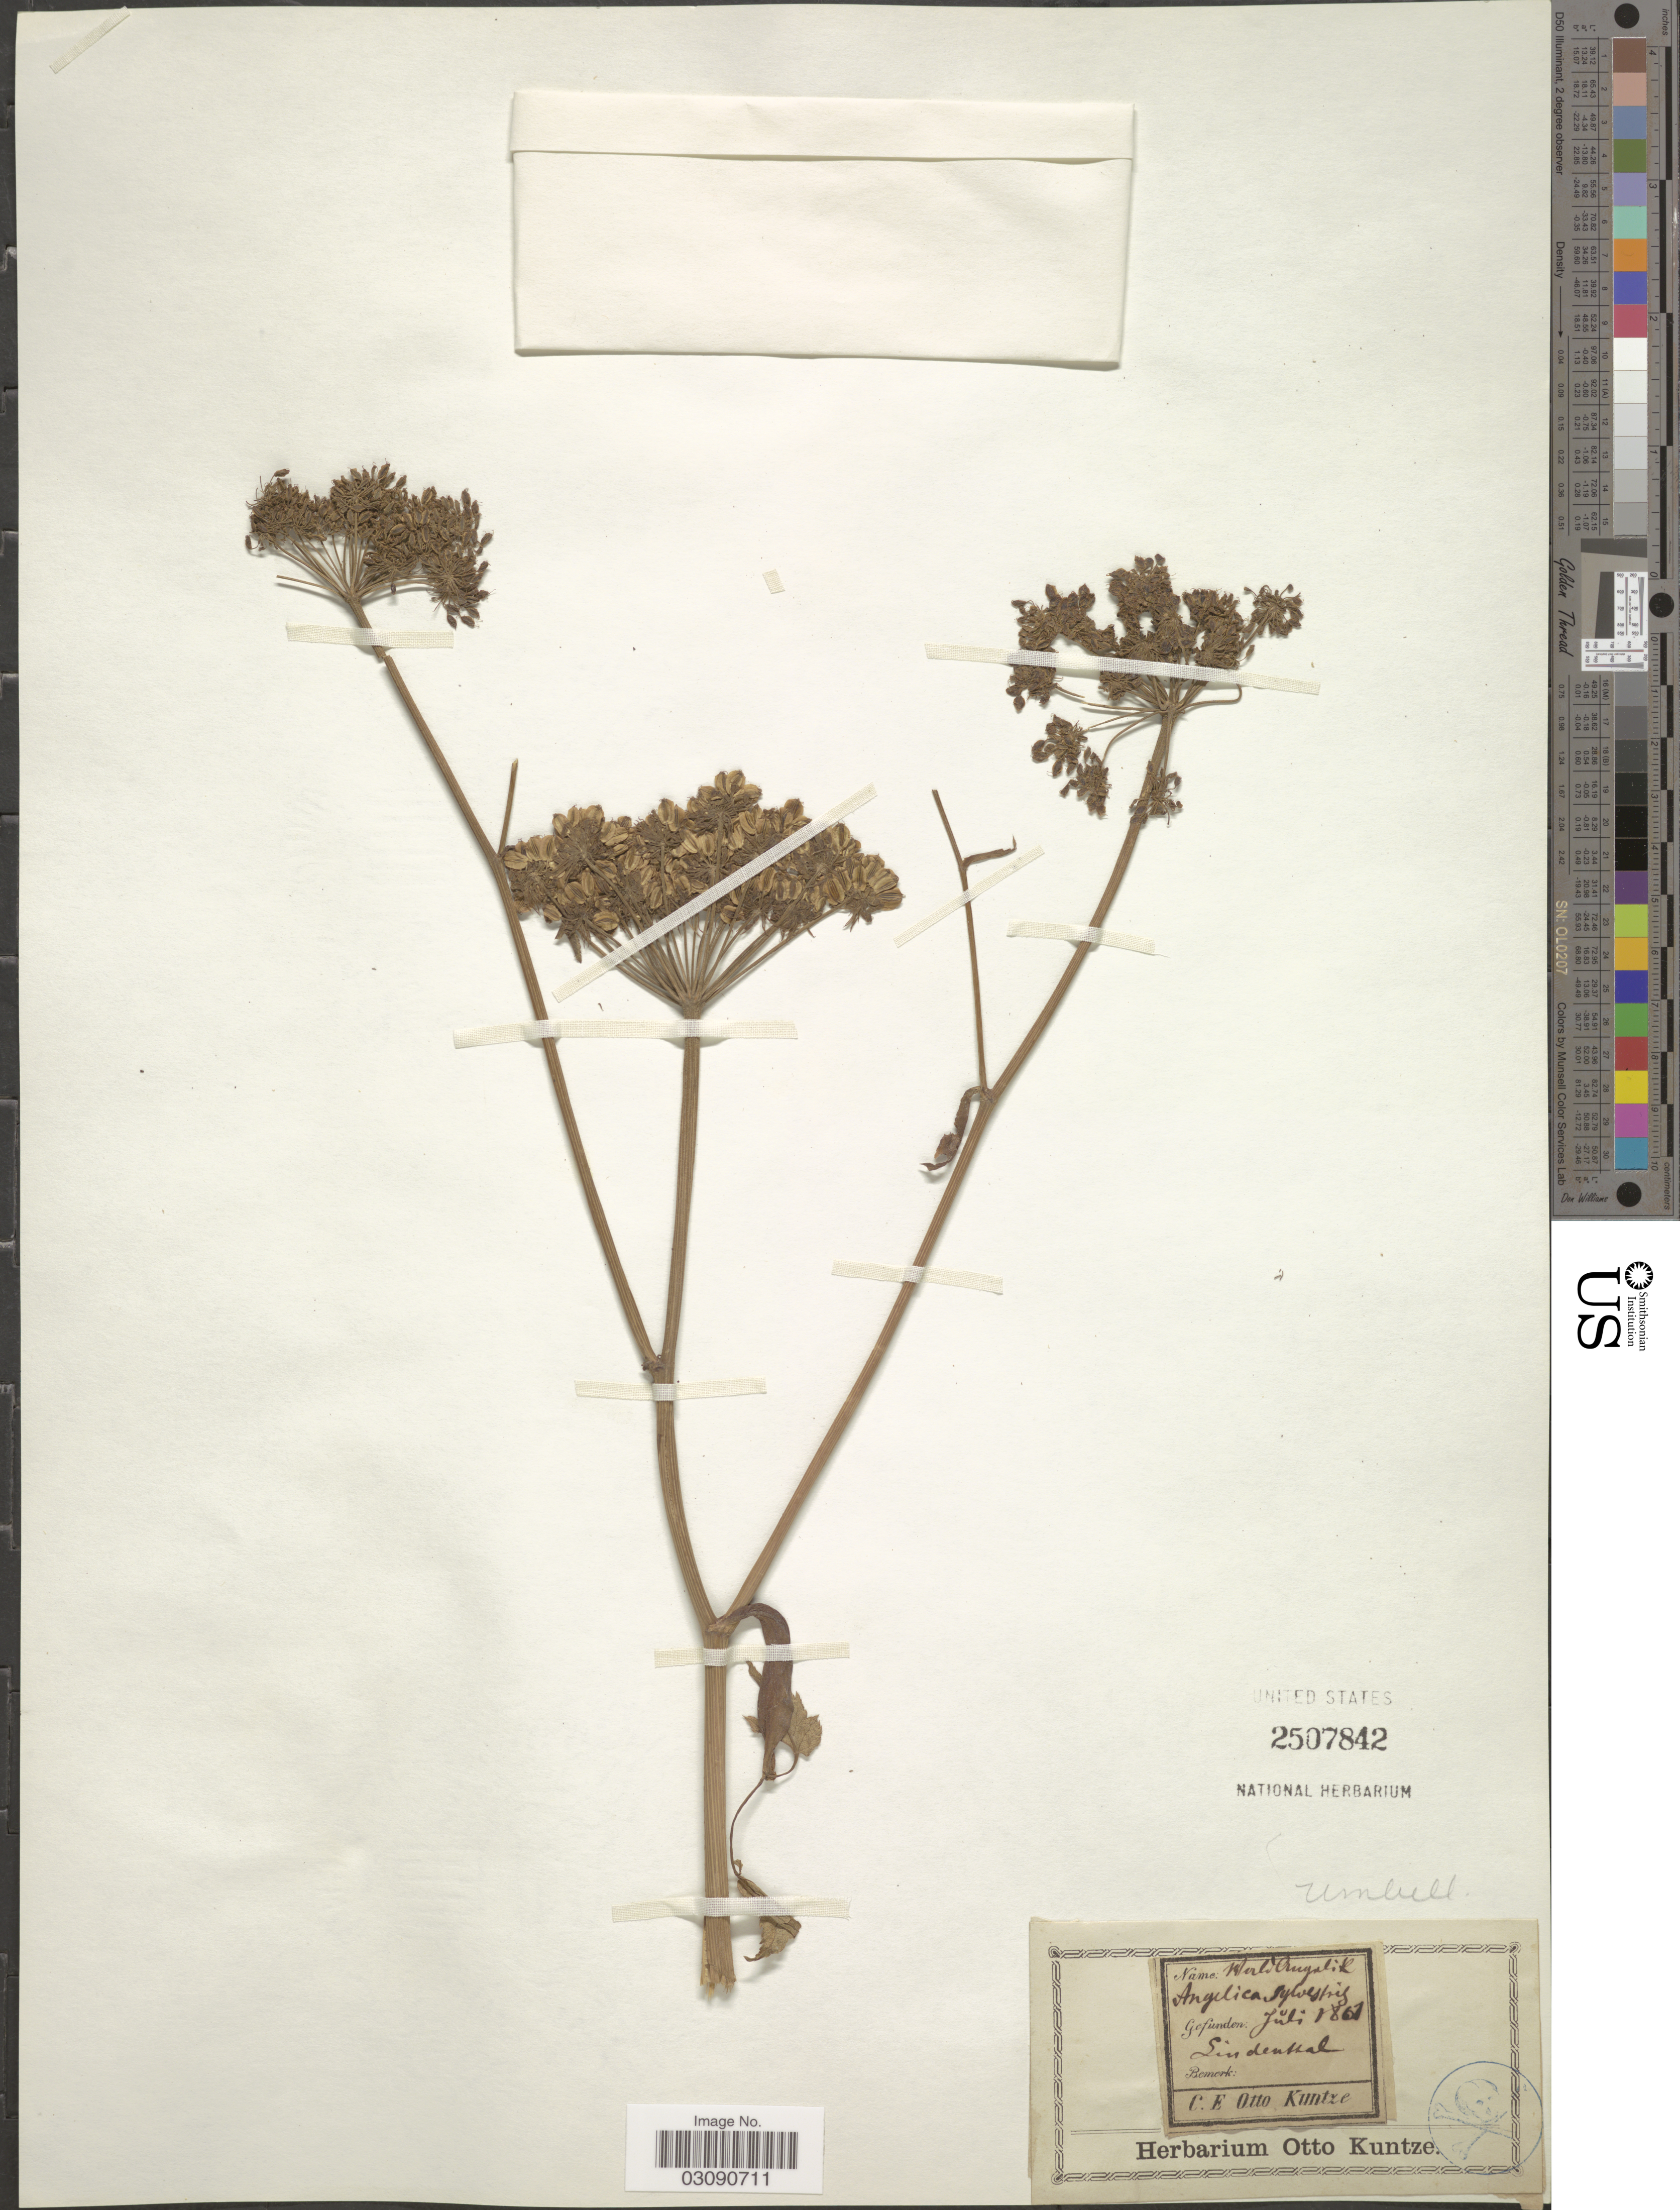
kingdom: Plantae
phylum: Tracheophyta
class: Magnoliopsida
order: Apiales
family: Apiaceae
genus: Angelica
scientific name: Angelica sylvestris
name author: L.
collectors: C.E.O. Kuntze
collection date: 1861-07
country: Germany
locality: Lindenthal.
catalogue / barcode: US 2507842